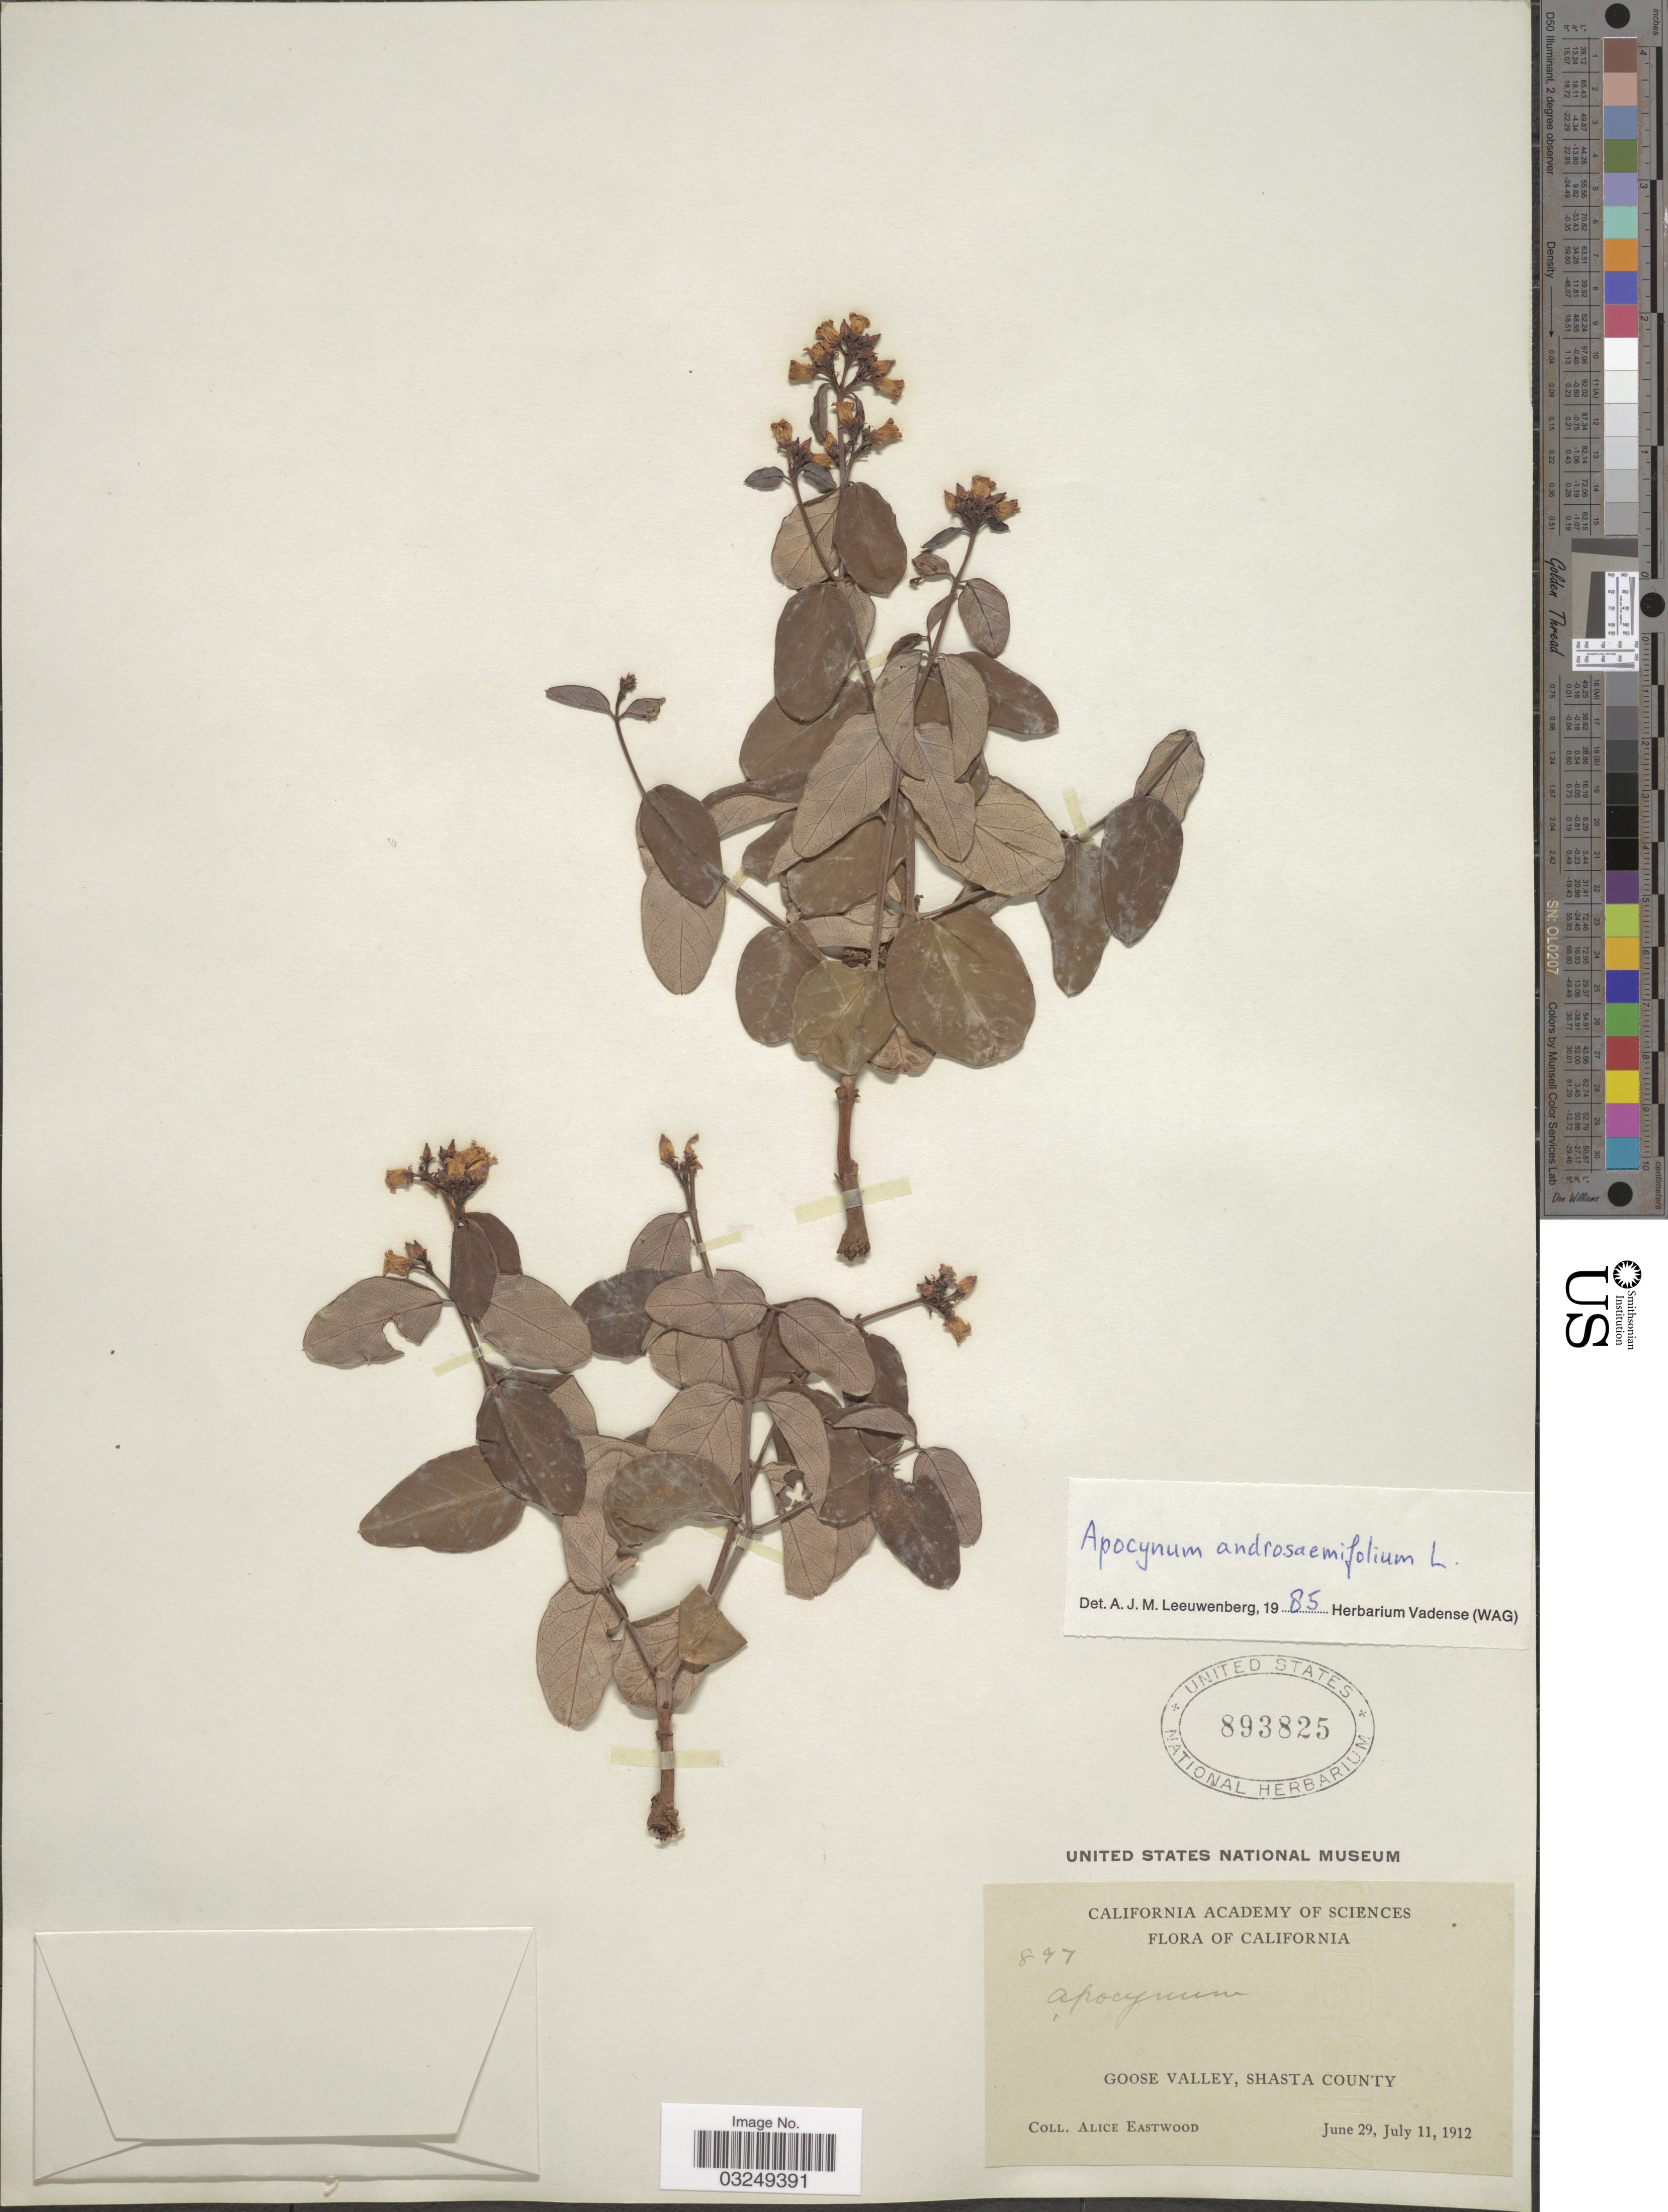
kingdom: Plantae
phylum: Tracheophyta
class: Magnoliopsida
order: Gentianales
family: Apocynaceae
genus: Apocynum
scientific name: Apocynum androsaemifolium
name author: L.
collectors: A. Eastwood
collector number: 897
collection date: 1912-06-29/1912-07-11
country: United States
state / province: California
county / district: Shasta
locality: Goose Valley, Shasta County.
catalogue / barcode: US 893825